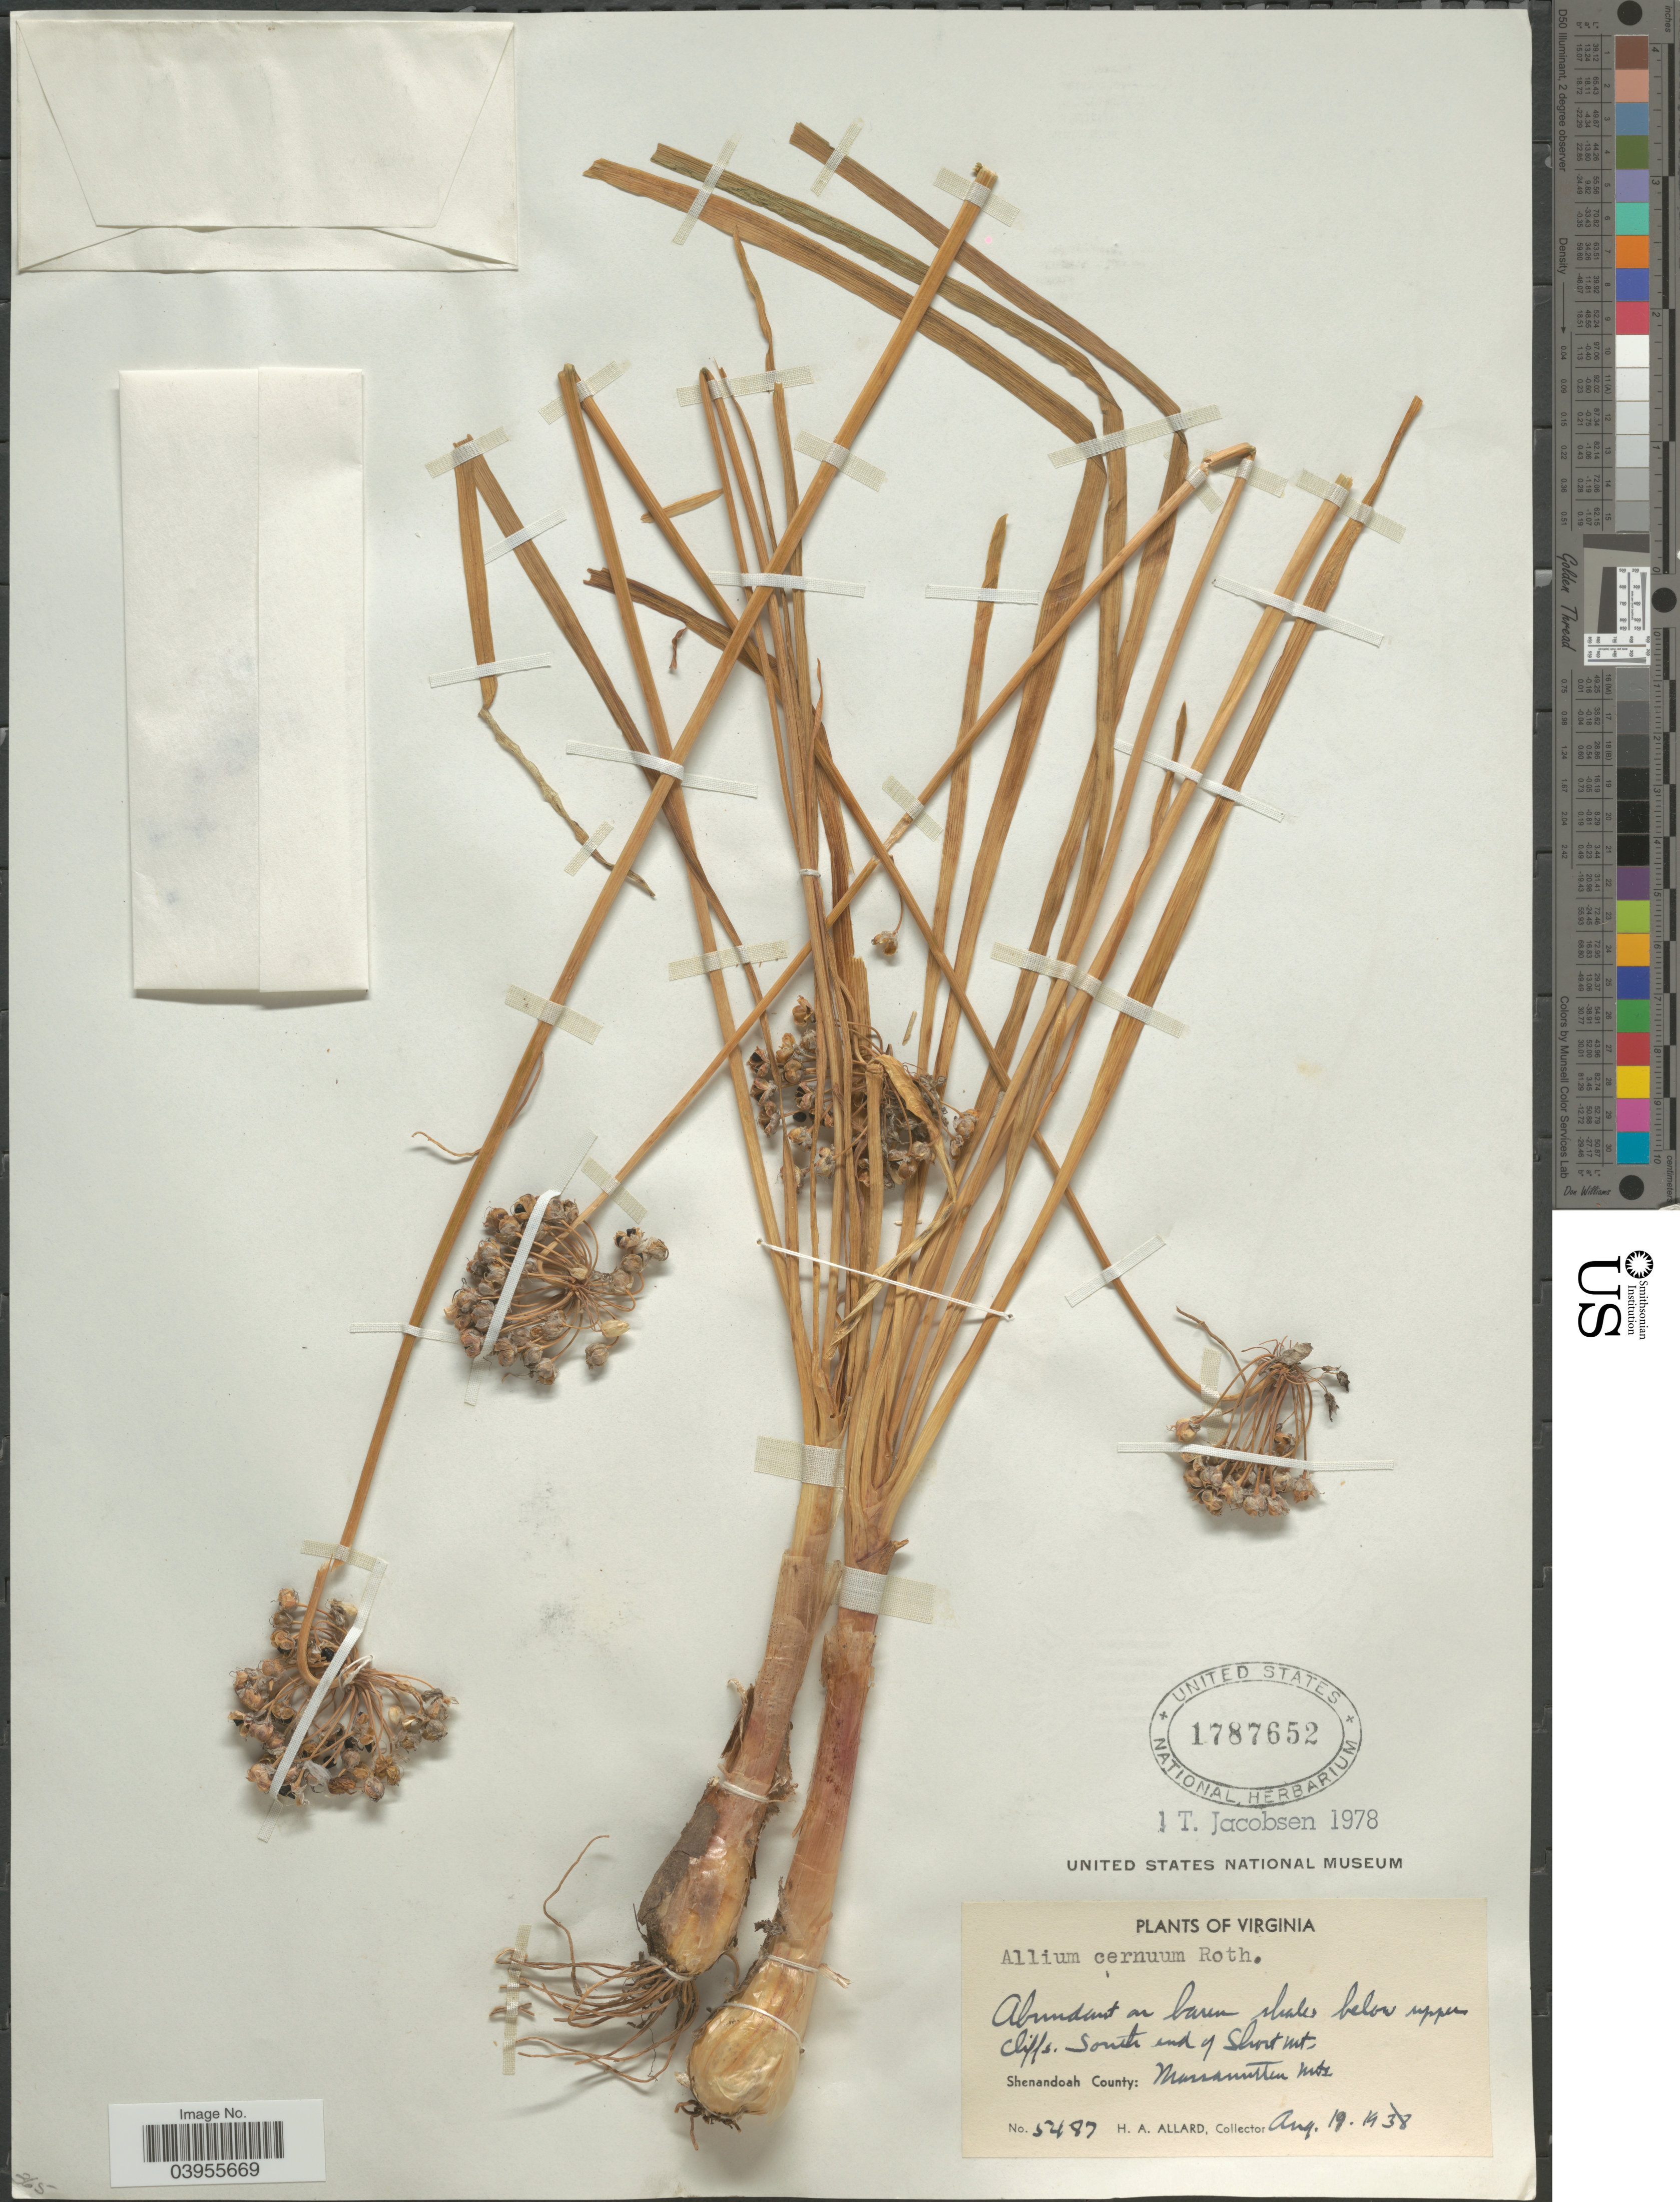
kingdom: Plantae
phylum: Tracheophyta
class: Liliopsida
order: Asparagales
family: Amaryllidaceae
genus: Allium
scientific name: Allium cernuum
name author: Roth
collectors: H. A. Allard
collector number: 5487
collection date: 1938-08-19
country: United States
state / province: Virginia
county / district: Shenandoah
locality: South end of Short Mt. Shenandoah County: Massanutten Mts.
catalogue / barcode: US 1787652